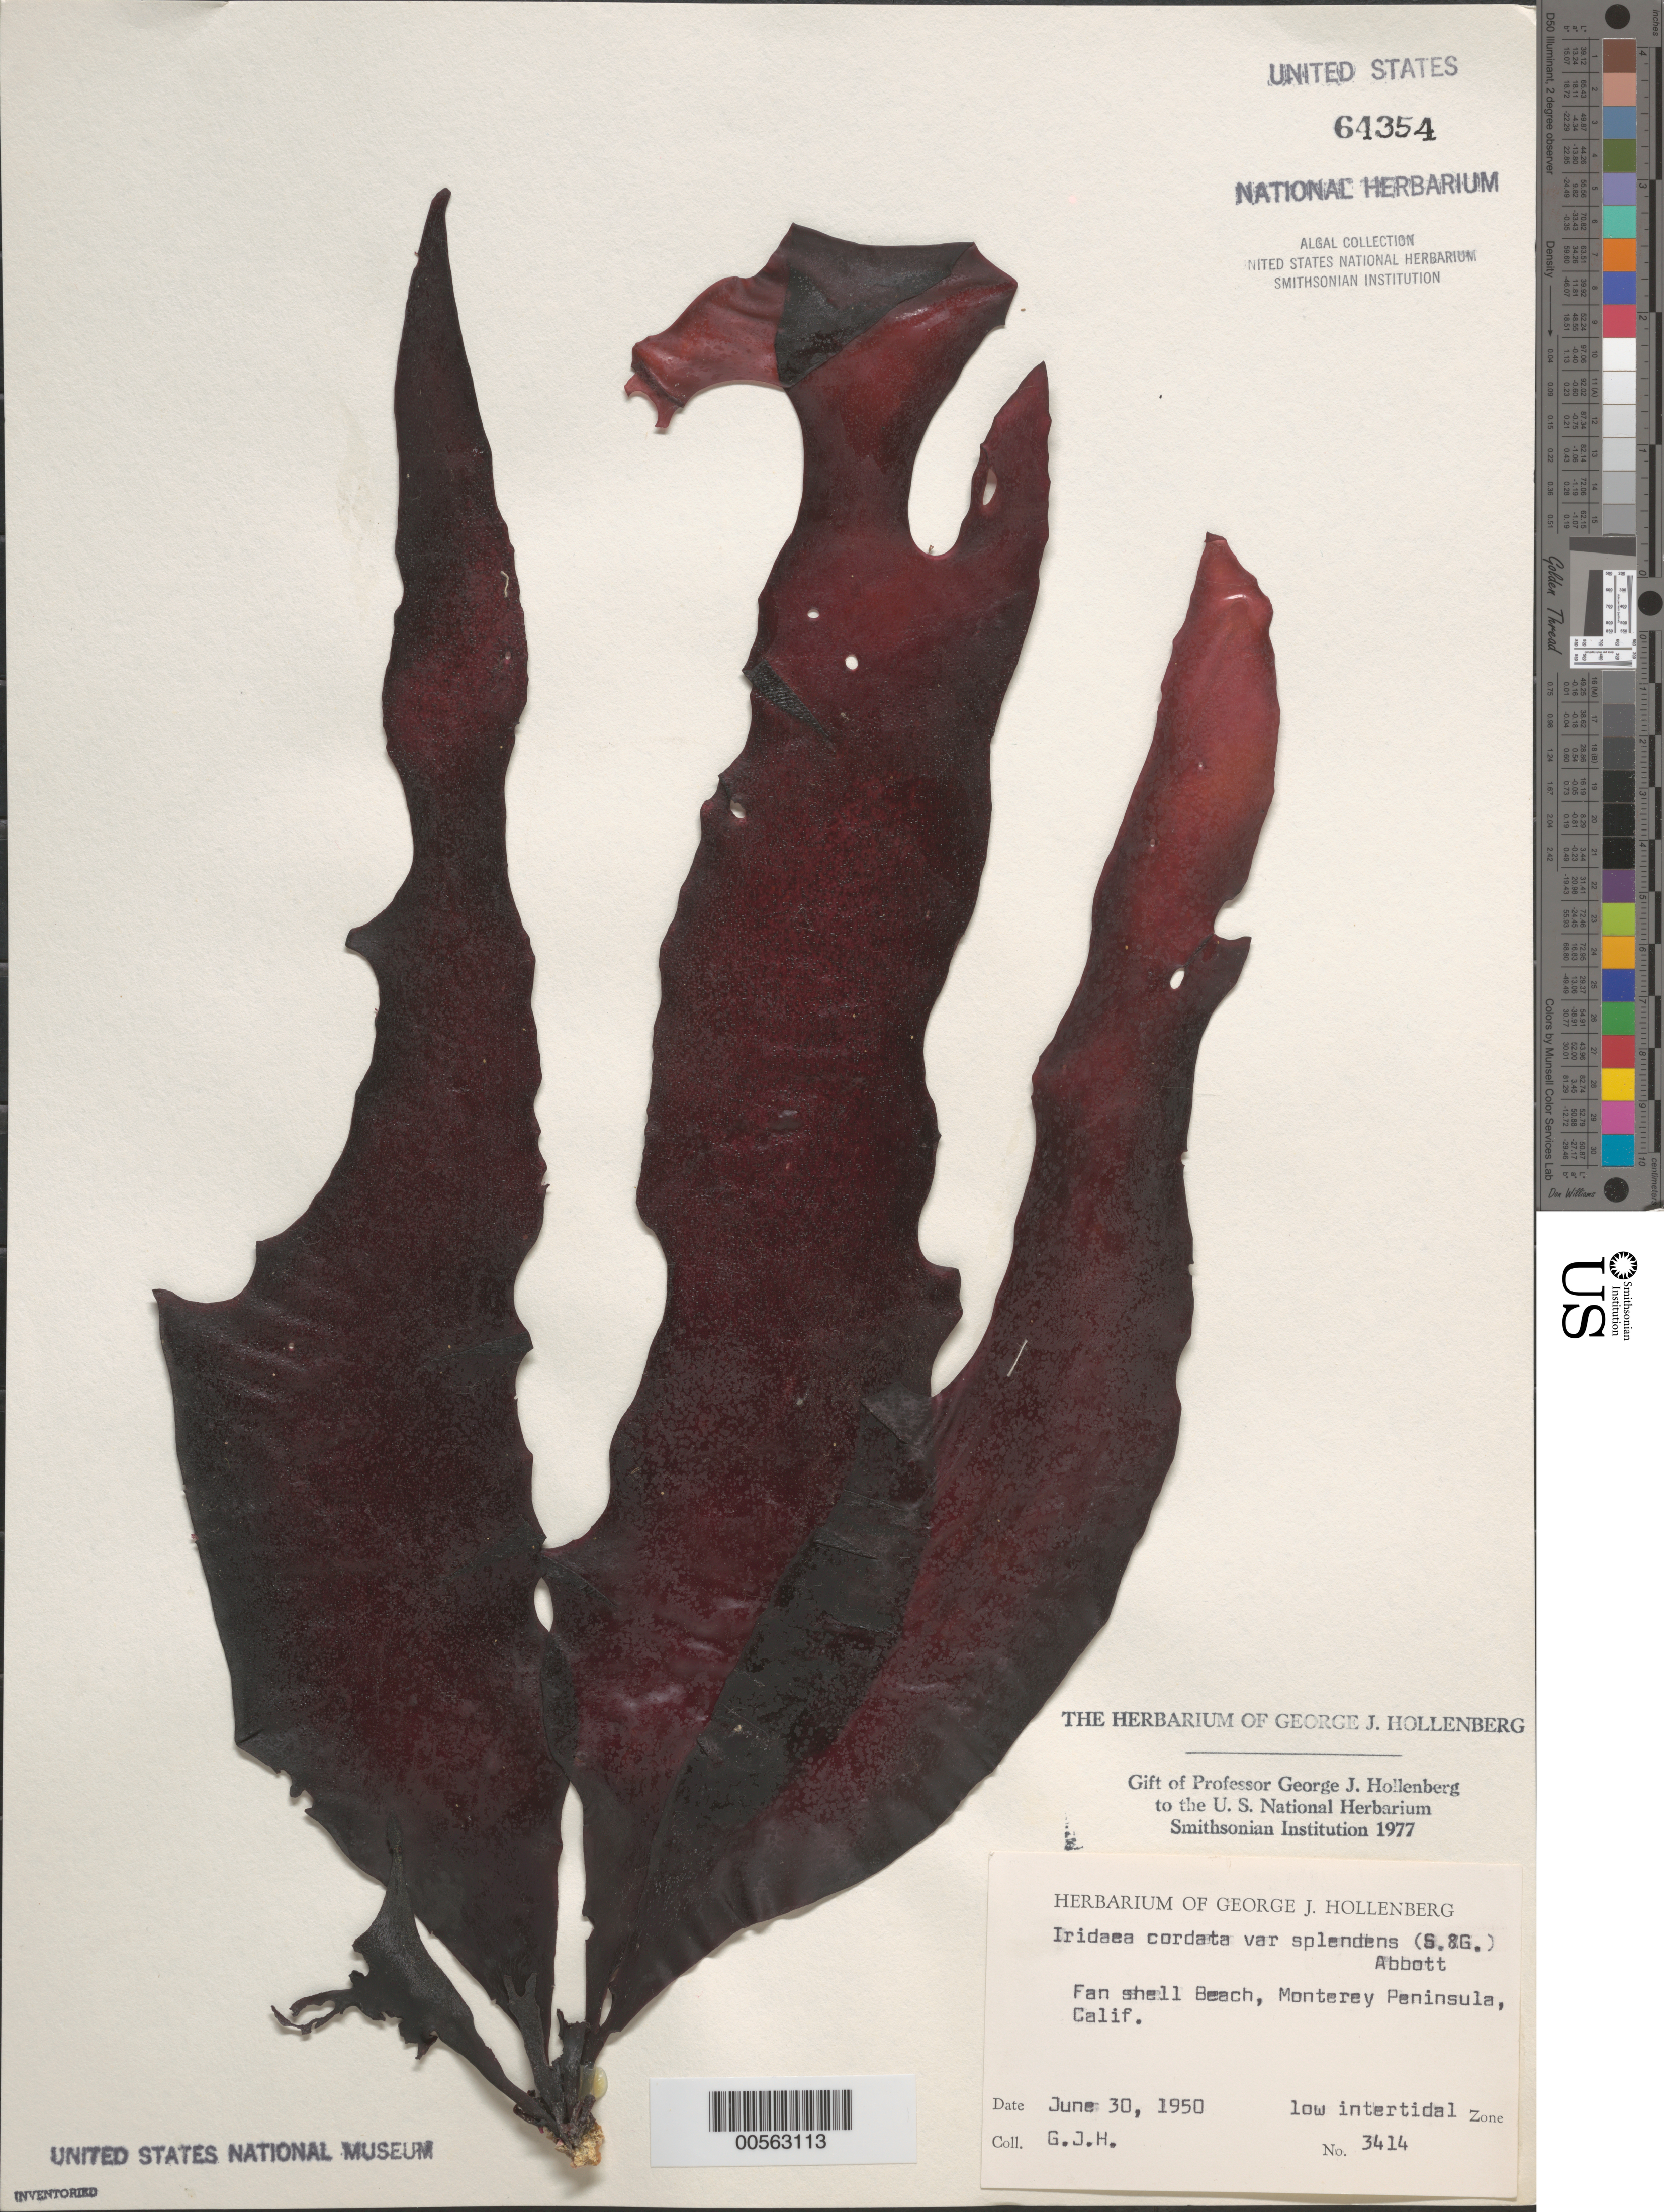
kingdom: Plantae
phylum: Rhodophyta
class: Florideophyceae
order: Gigartinales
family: Gigartinaceae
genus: Iridaea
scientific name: Iridaea cordata var. splendens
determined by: Hollenberg, George J.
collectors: G. Hollenberg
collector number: GJH 3414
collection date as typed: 30 Jun 1950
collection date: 1950-06-30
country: United States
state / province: California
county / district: Monterey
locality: Fan Shell Beach, Monterey Peninsula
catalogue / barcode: US 64354